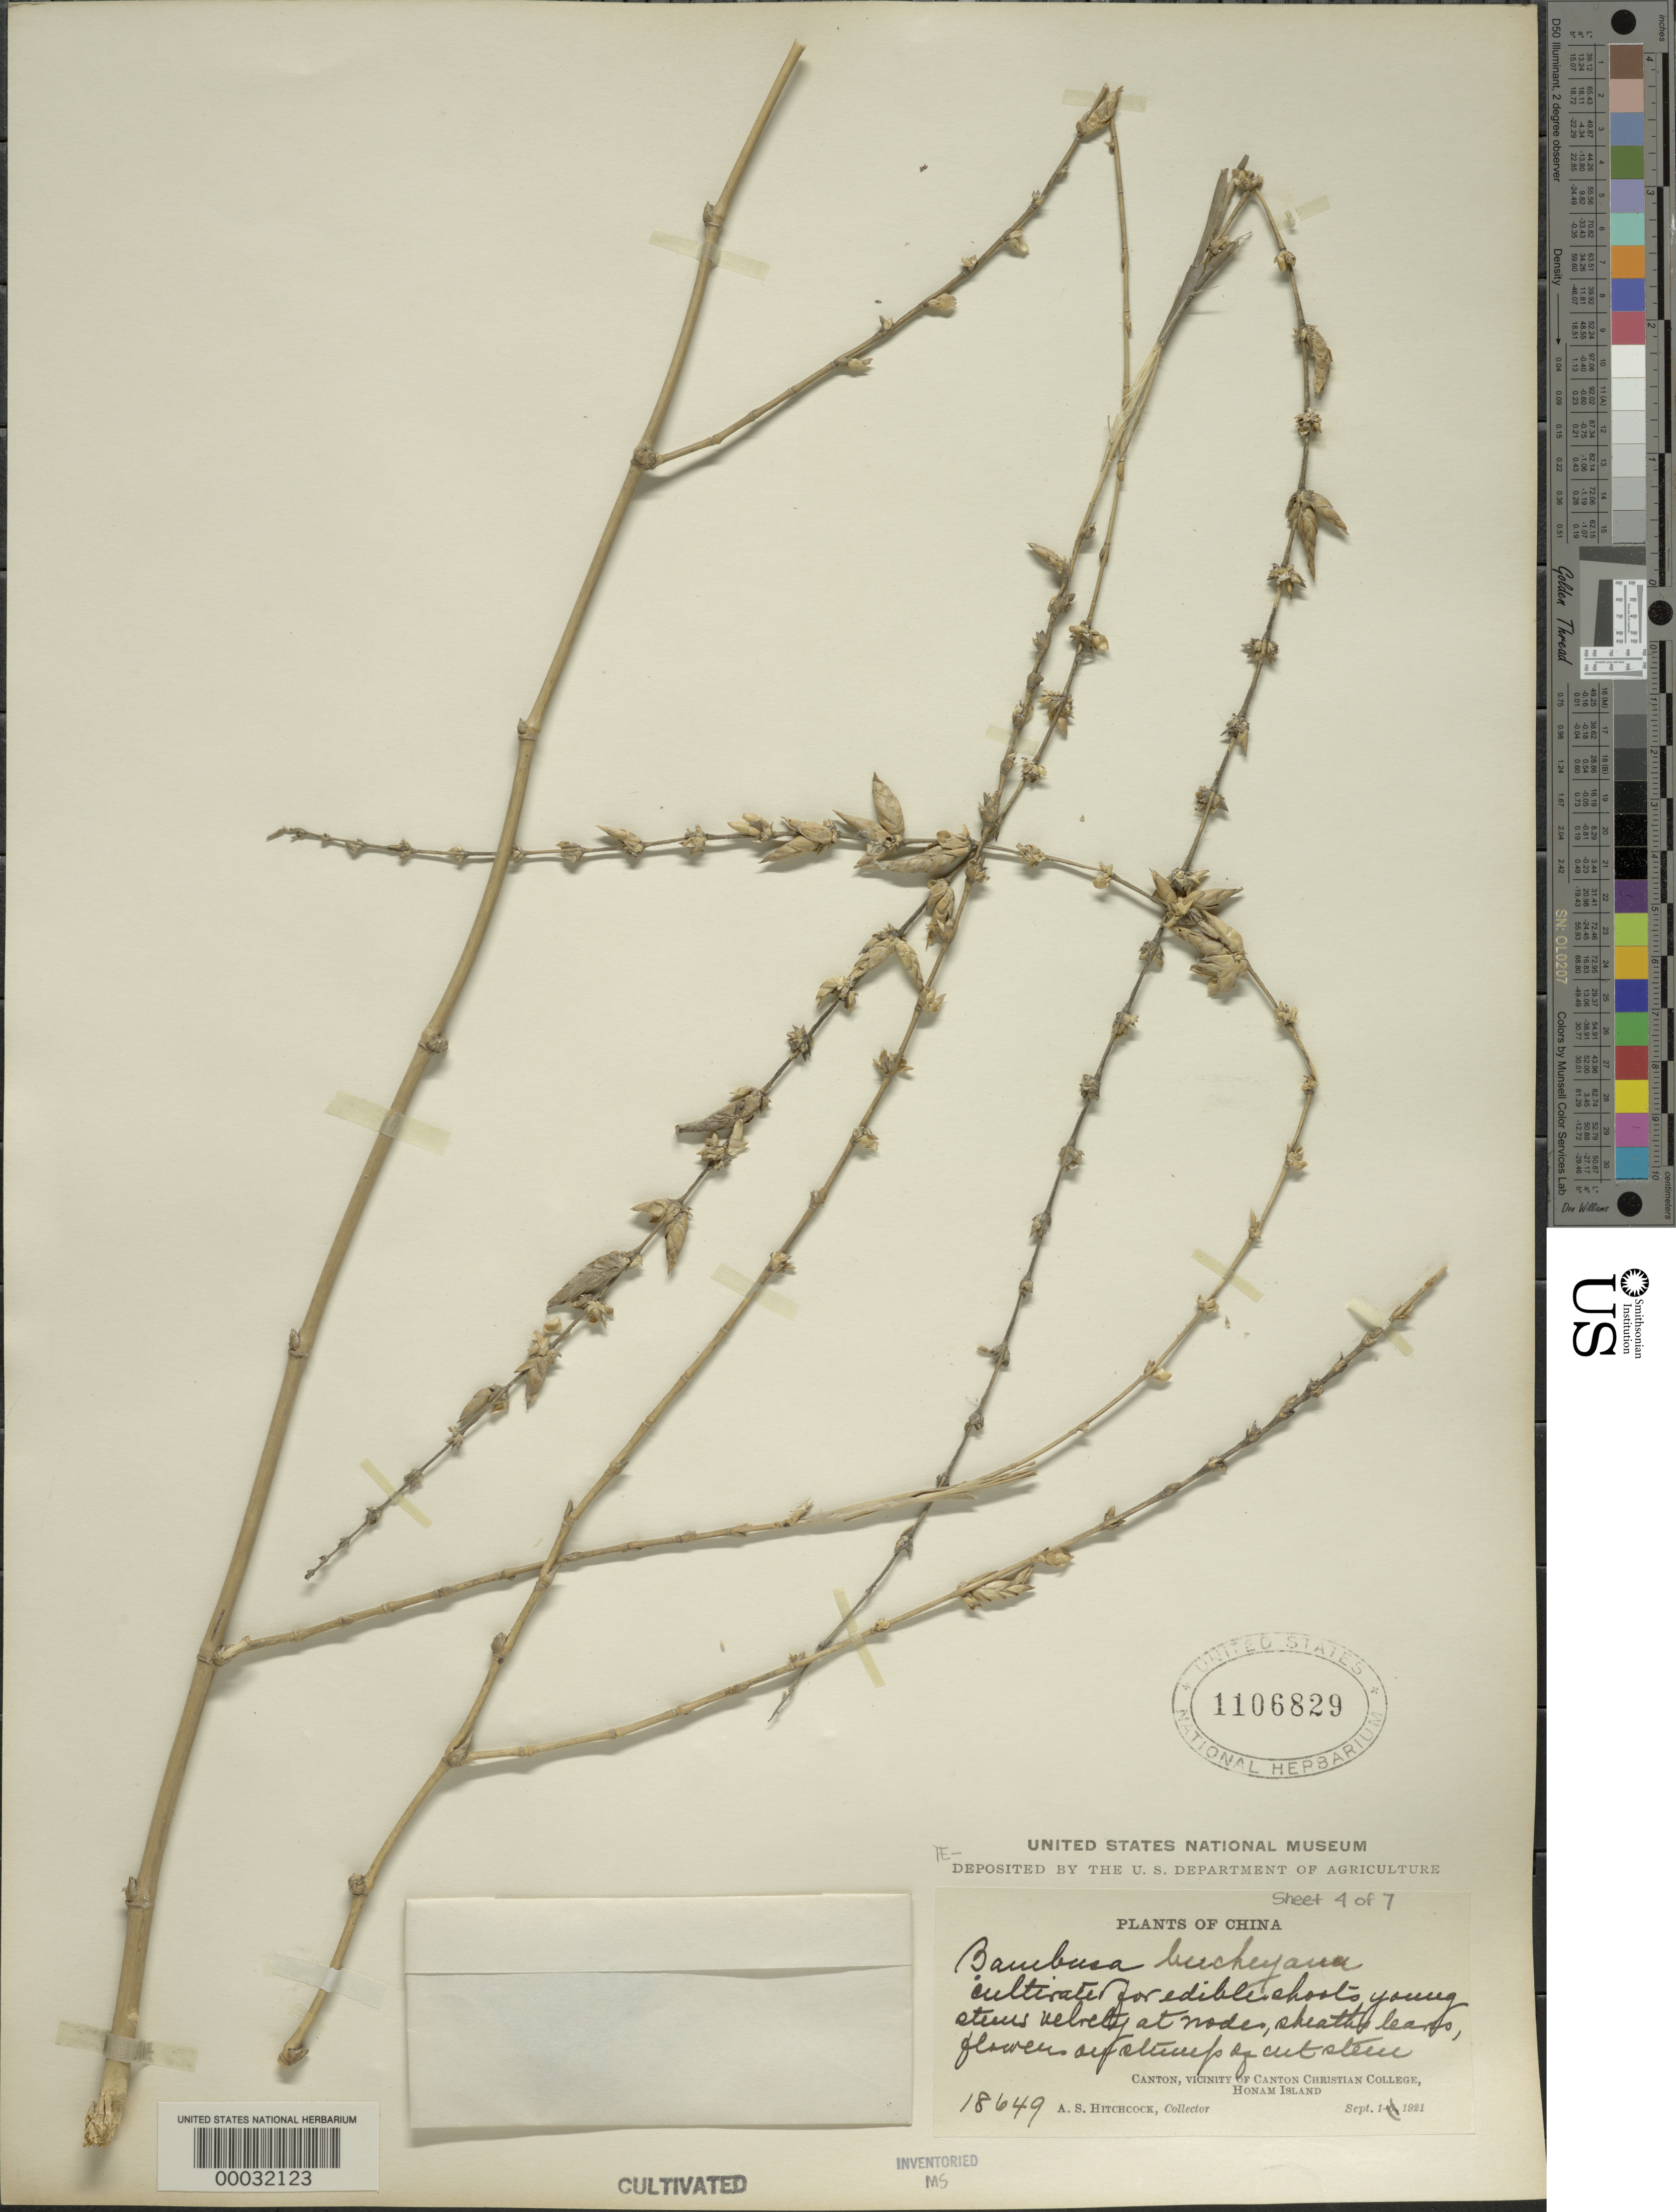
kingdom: Plantae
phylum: Tracheophyta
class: Liliopsida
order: Poales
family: Poaceae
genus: Bambusa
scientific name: Bambusa beecheyana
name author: Munro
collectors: A. S. Hitchcock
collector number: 18649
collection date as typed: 01 Sep 1921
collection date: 1921-09-01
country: China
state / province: Guangdong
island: Honam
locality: Canton christian college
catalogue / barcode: US 1106829